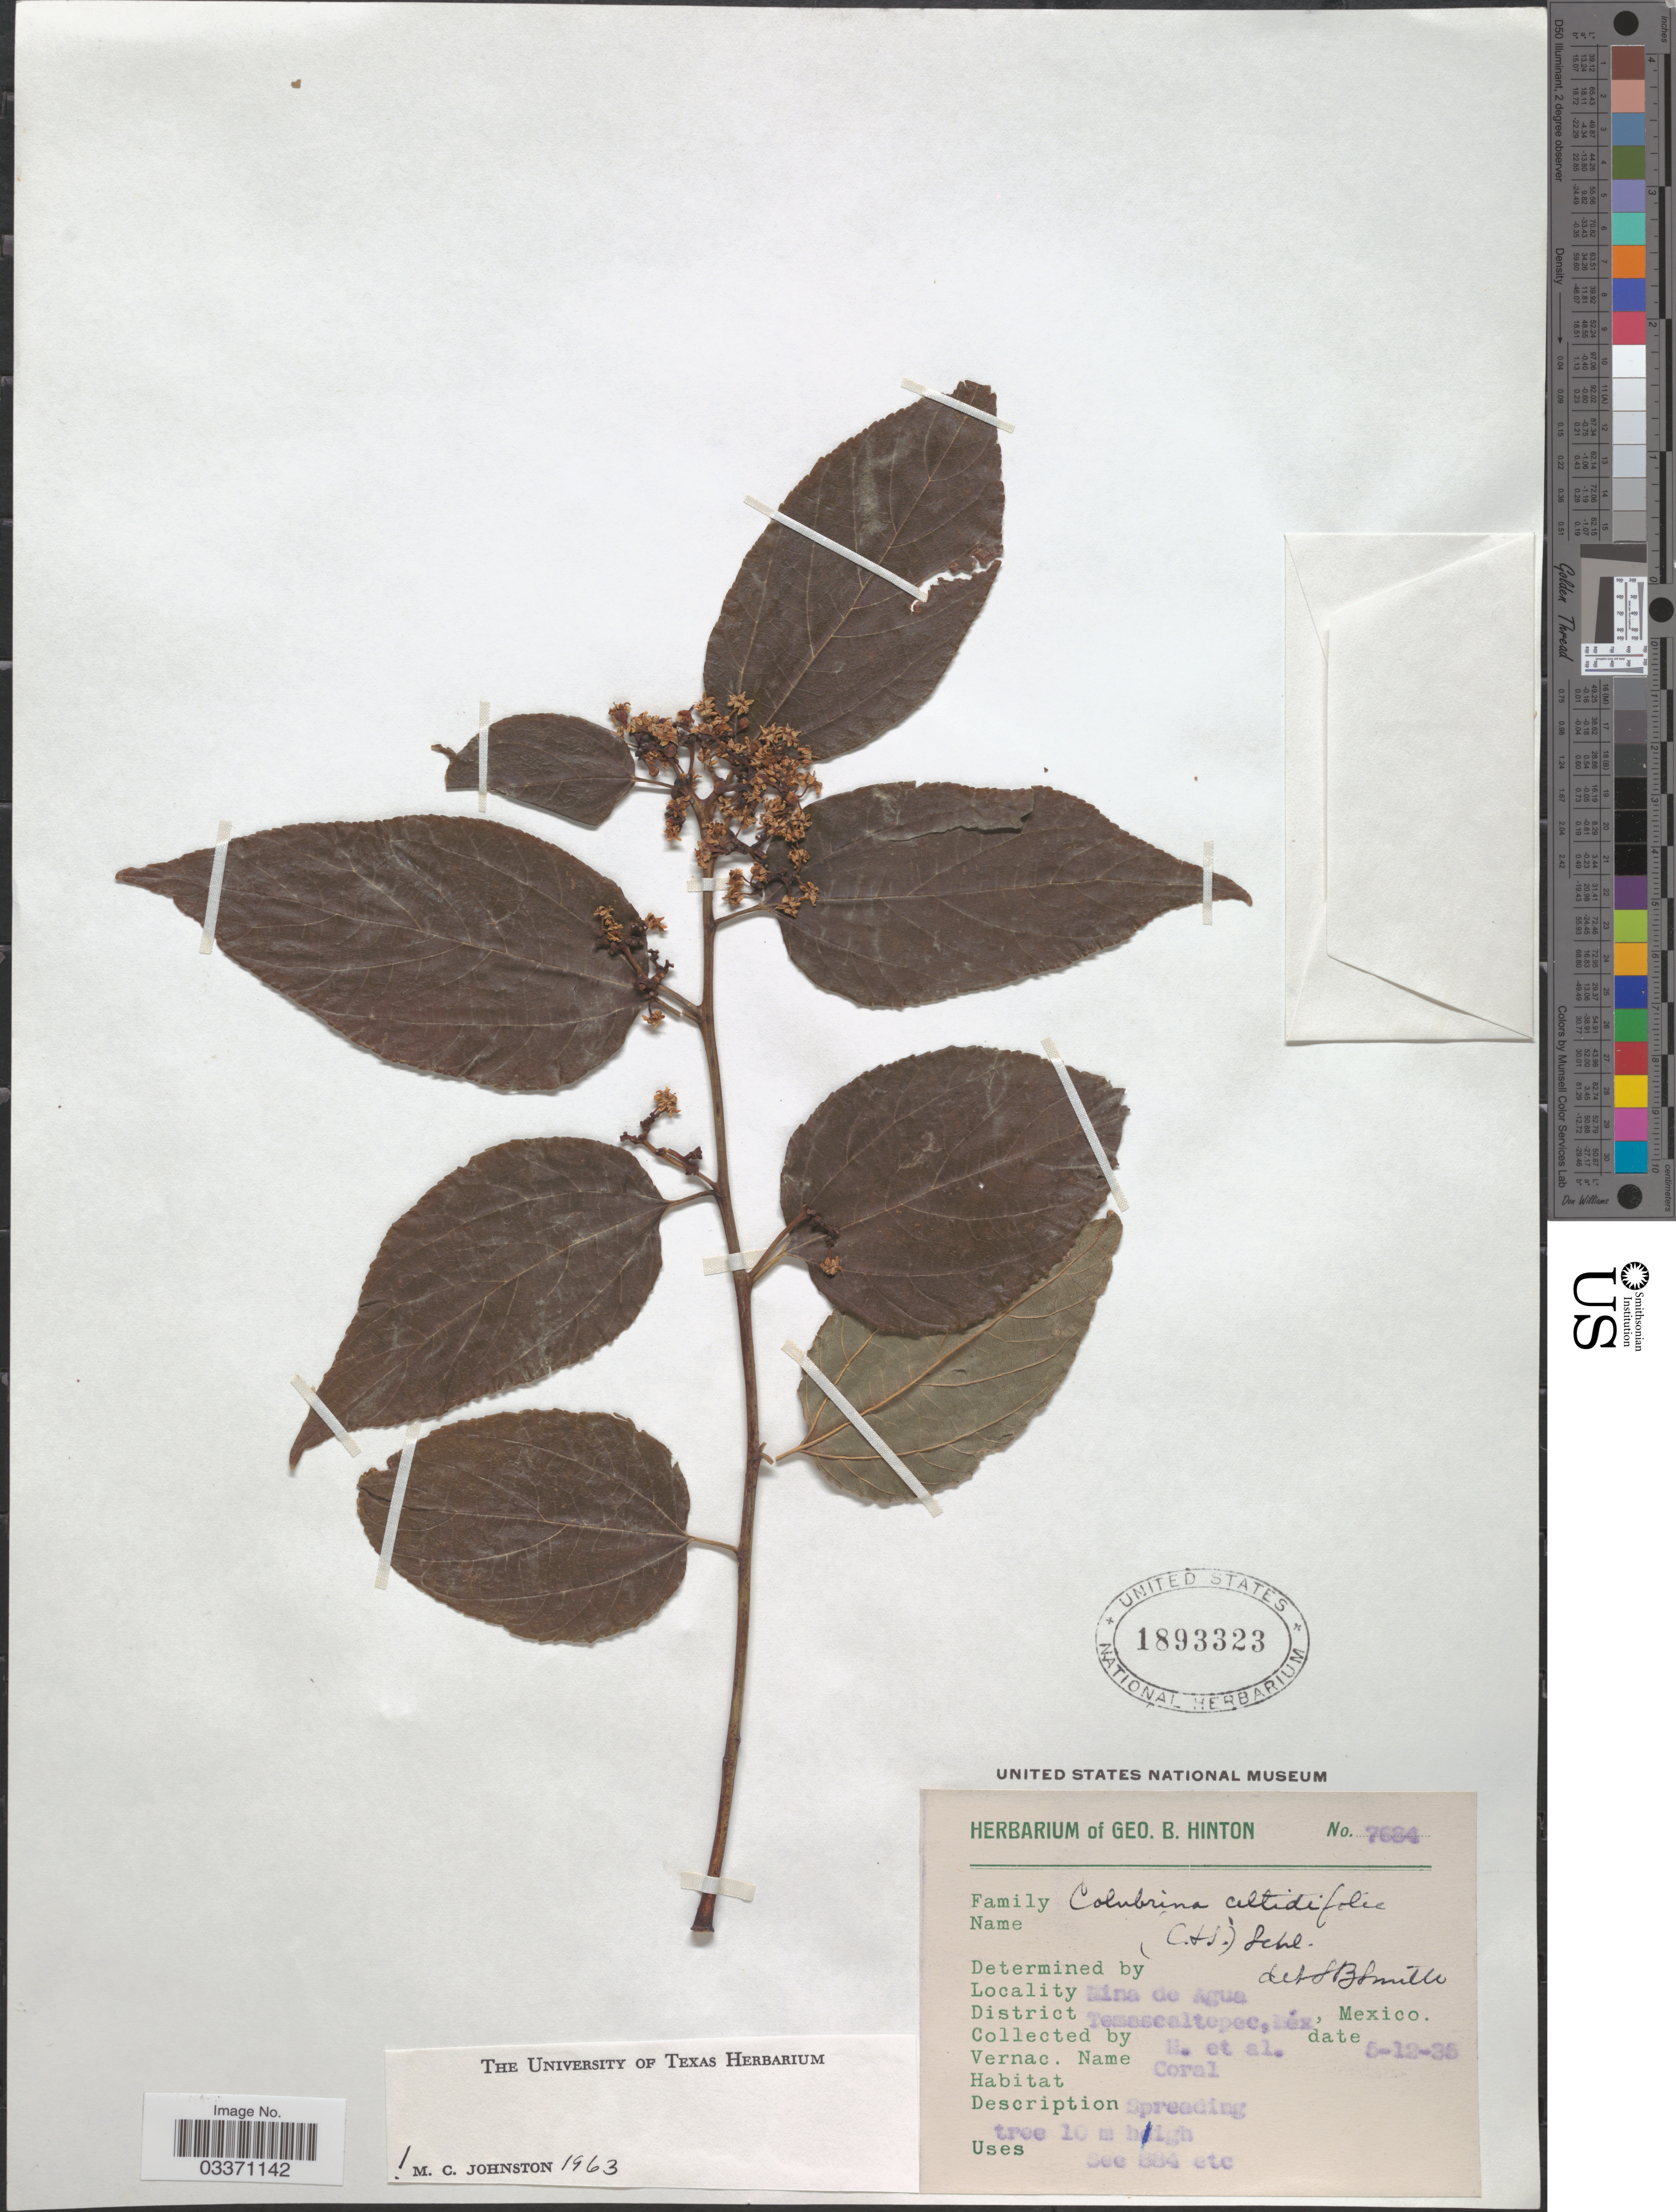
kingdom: Plantae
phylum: Tracheophyta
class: Magnoliopsida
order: Rosales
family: Rhamnaceae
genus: Colubrina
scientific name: Colubrina celtidifolia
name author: (Schltdl. & Cham.) Schltdl.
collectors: G. B. Hinton & et al.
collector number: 7684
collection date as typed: Transcribed d/m/y: 12/5/35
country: Mexico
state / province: México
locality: Mina de Agua, District Temascaltepec.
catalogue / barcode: US 1893323